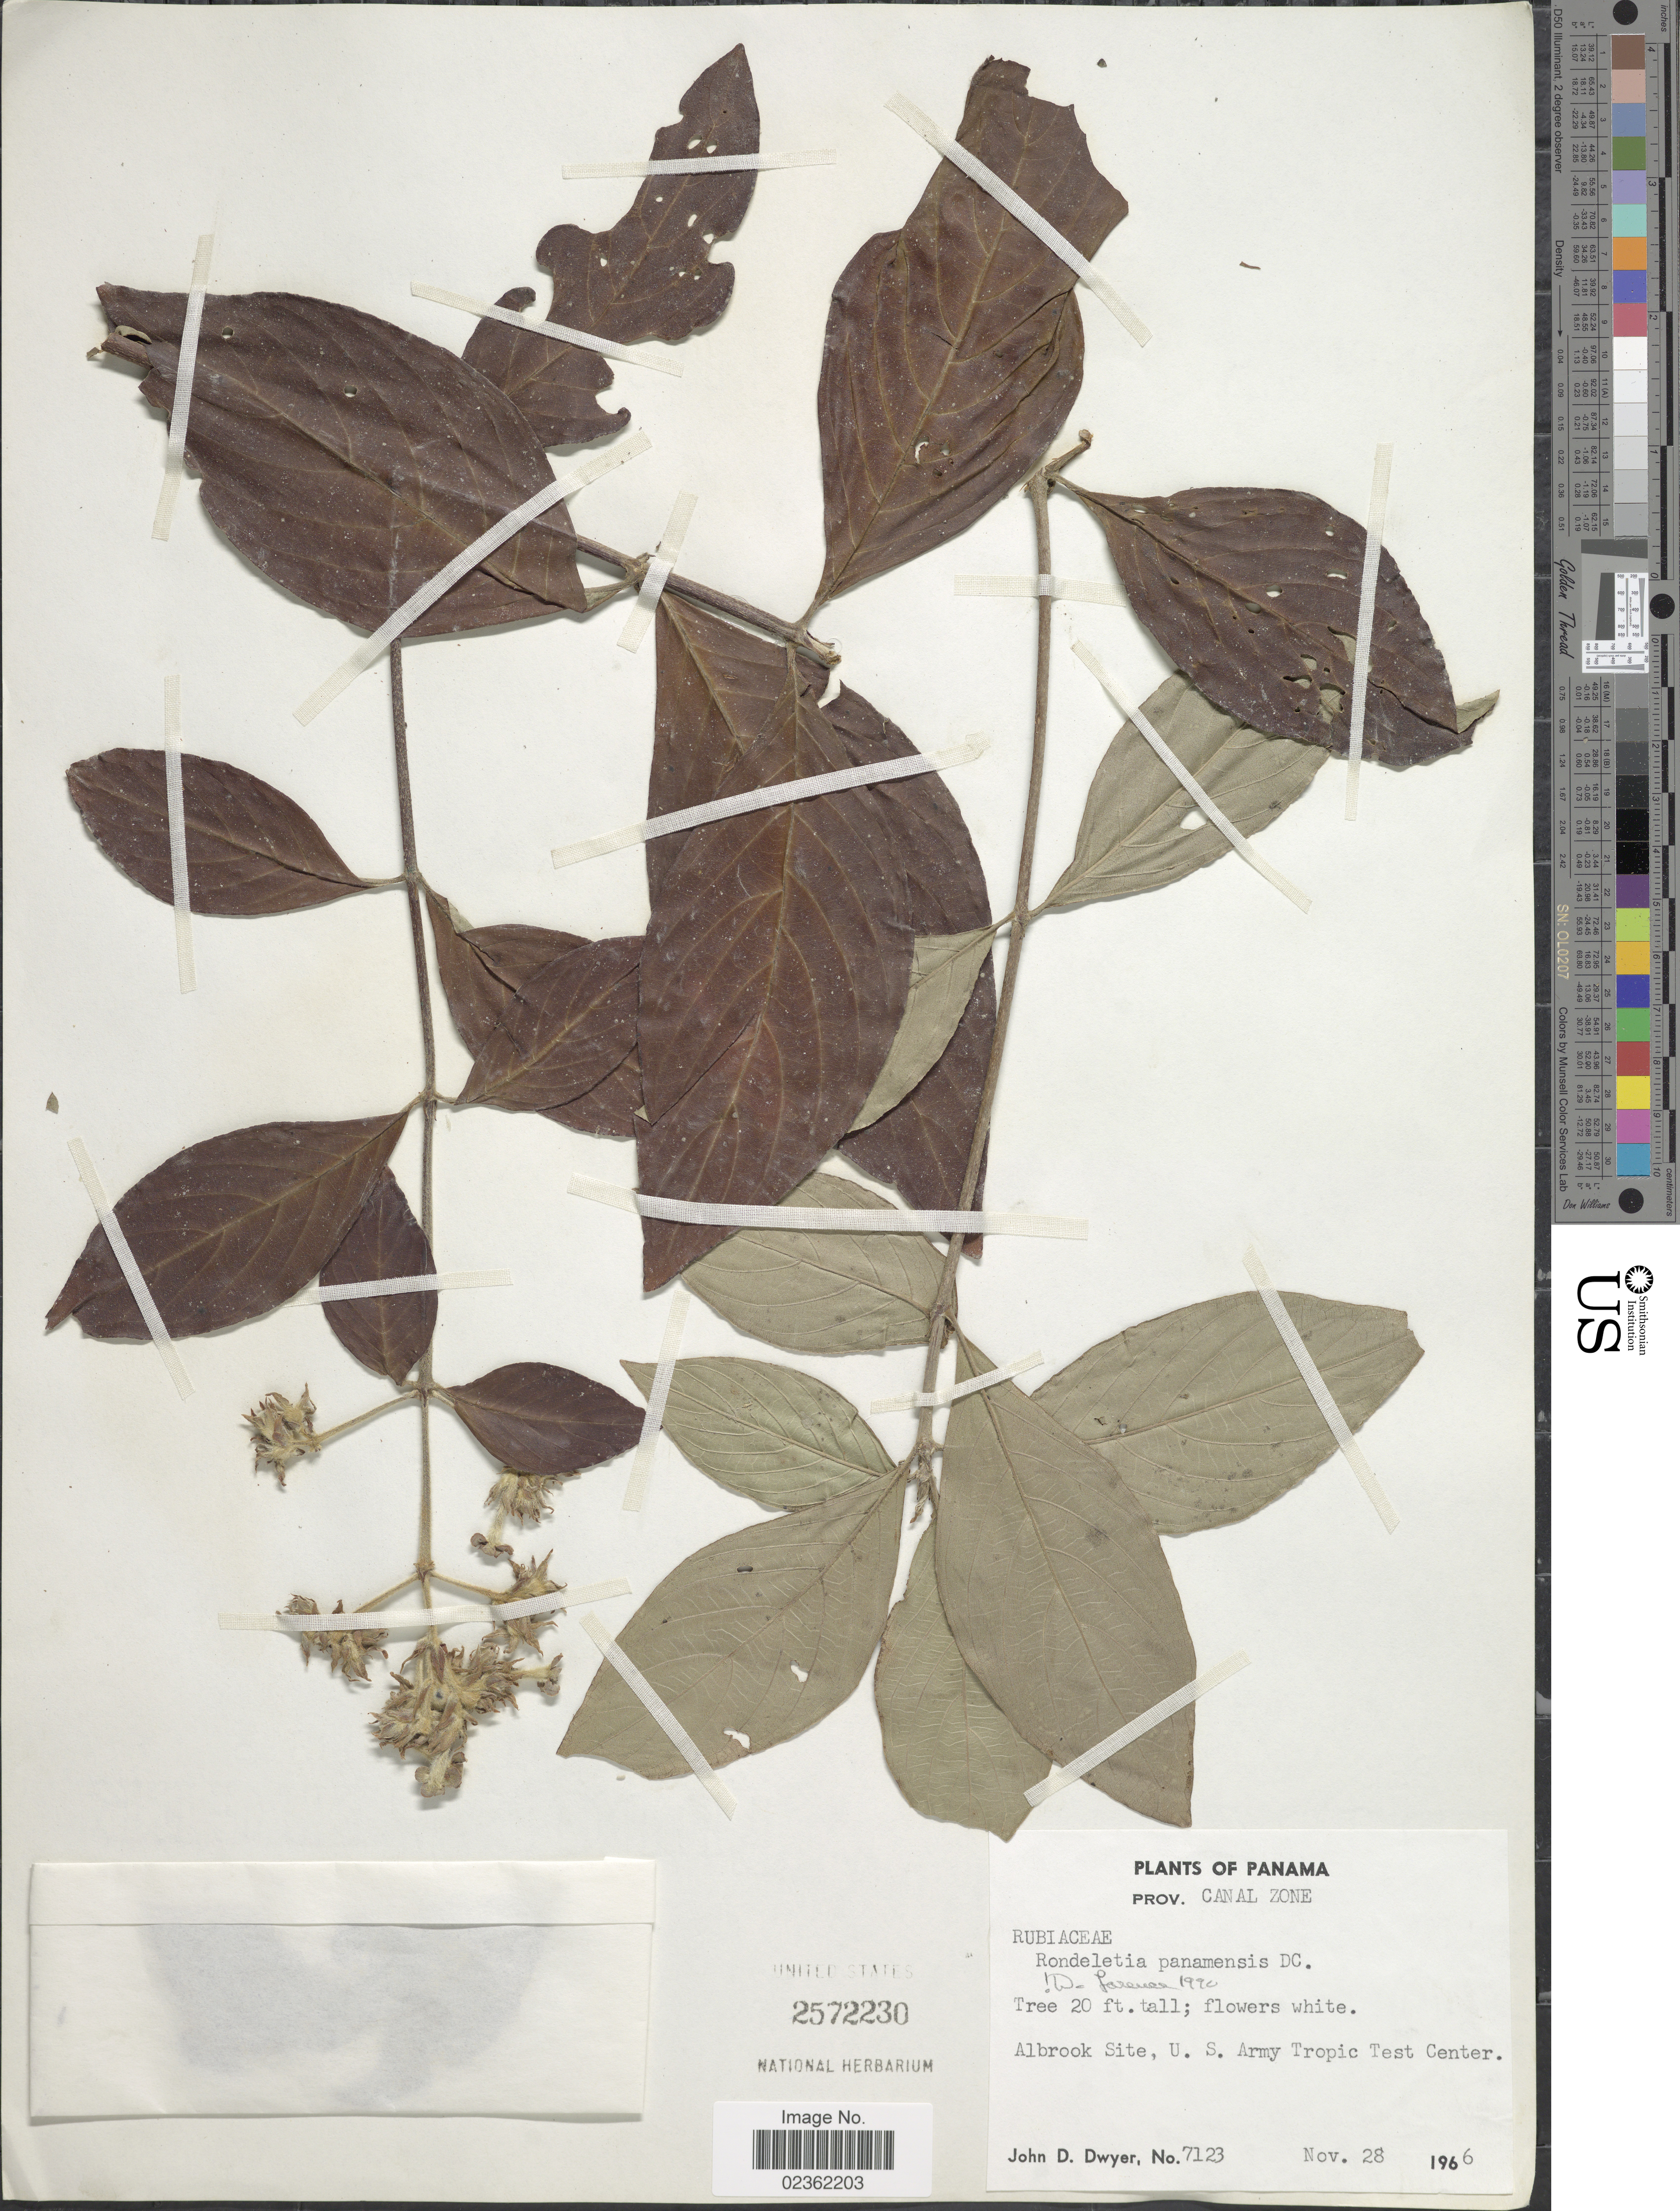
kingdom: Plantae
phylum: Tracheophyta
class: Magnoliopsida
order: Gentianales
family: Rubiaceae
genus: Rondeletia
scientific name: Rondeletia panamensis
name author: DC.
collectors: J. D. Dwyer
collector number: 7123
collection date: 1966-11-28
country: Panama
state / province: Colón / Panamá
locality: Canal Zone, Albrook Site, U.S. Army Tropic Test Center.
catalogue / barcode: US 2572230